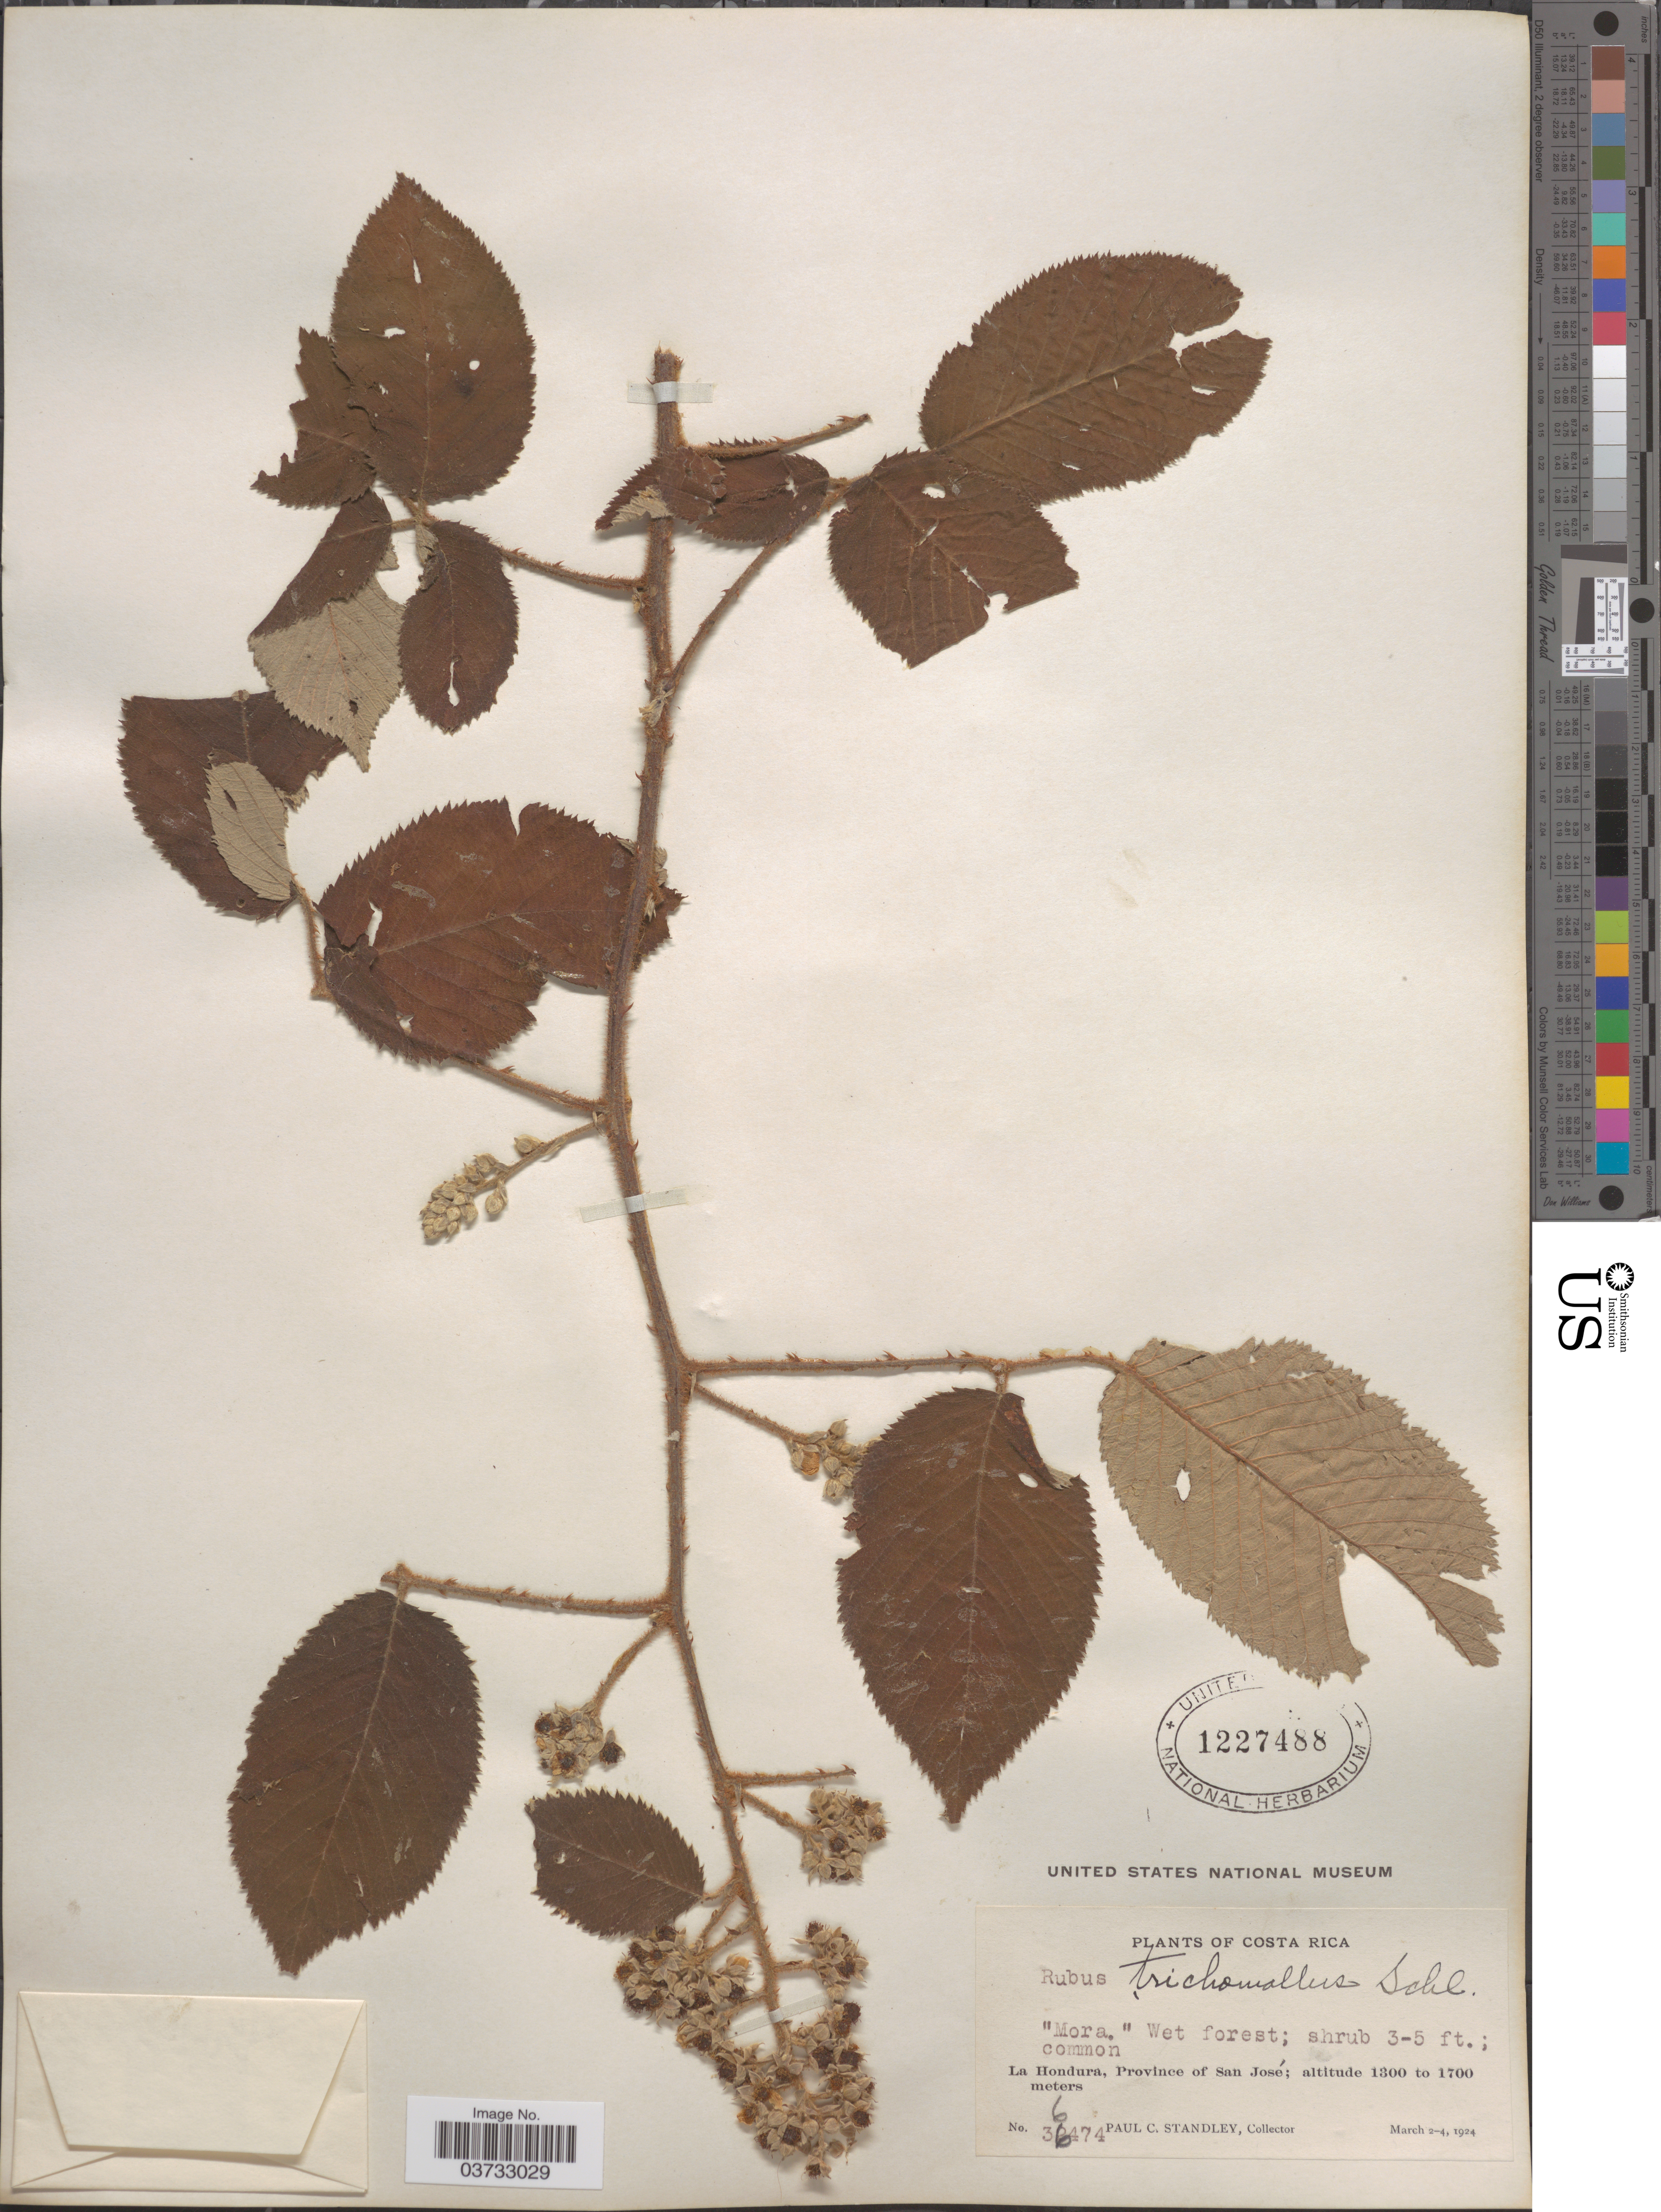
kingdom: Plantae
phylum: Tracheophyta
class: Magnoliopsida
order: Rosales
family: Rosaceae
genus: Rubus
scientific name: Rubus trichomallus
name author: Schltdl.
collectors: P. C. Standley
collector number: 36474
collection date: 1924-03-02/1924-03-04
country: Costa Rica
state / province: San José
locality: La Hondura.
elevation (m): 1300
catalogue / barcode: US 1227488